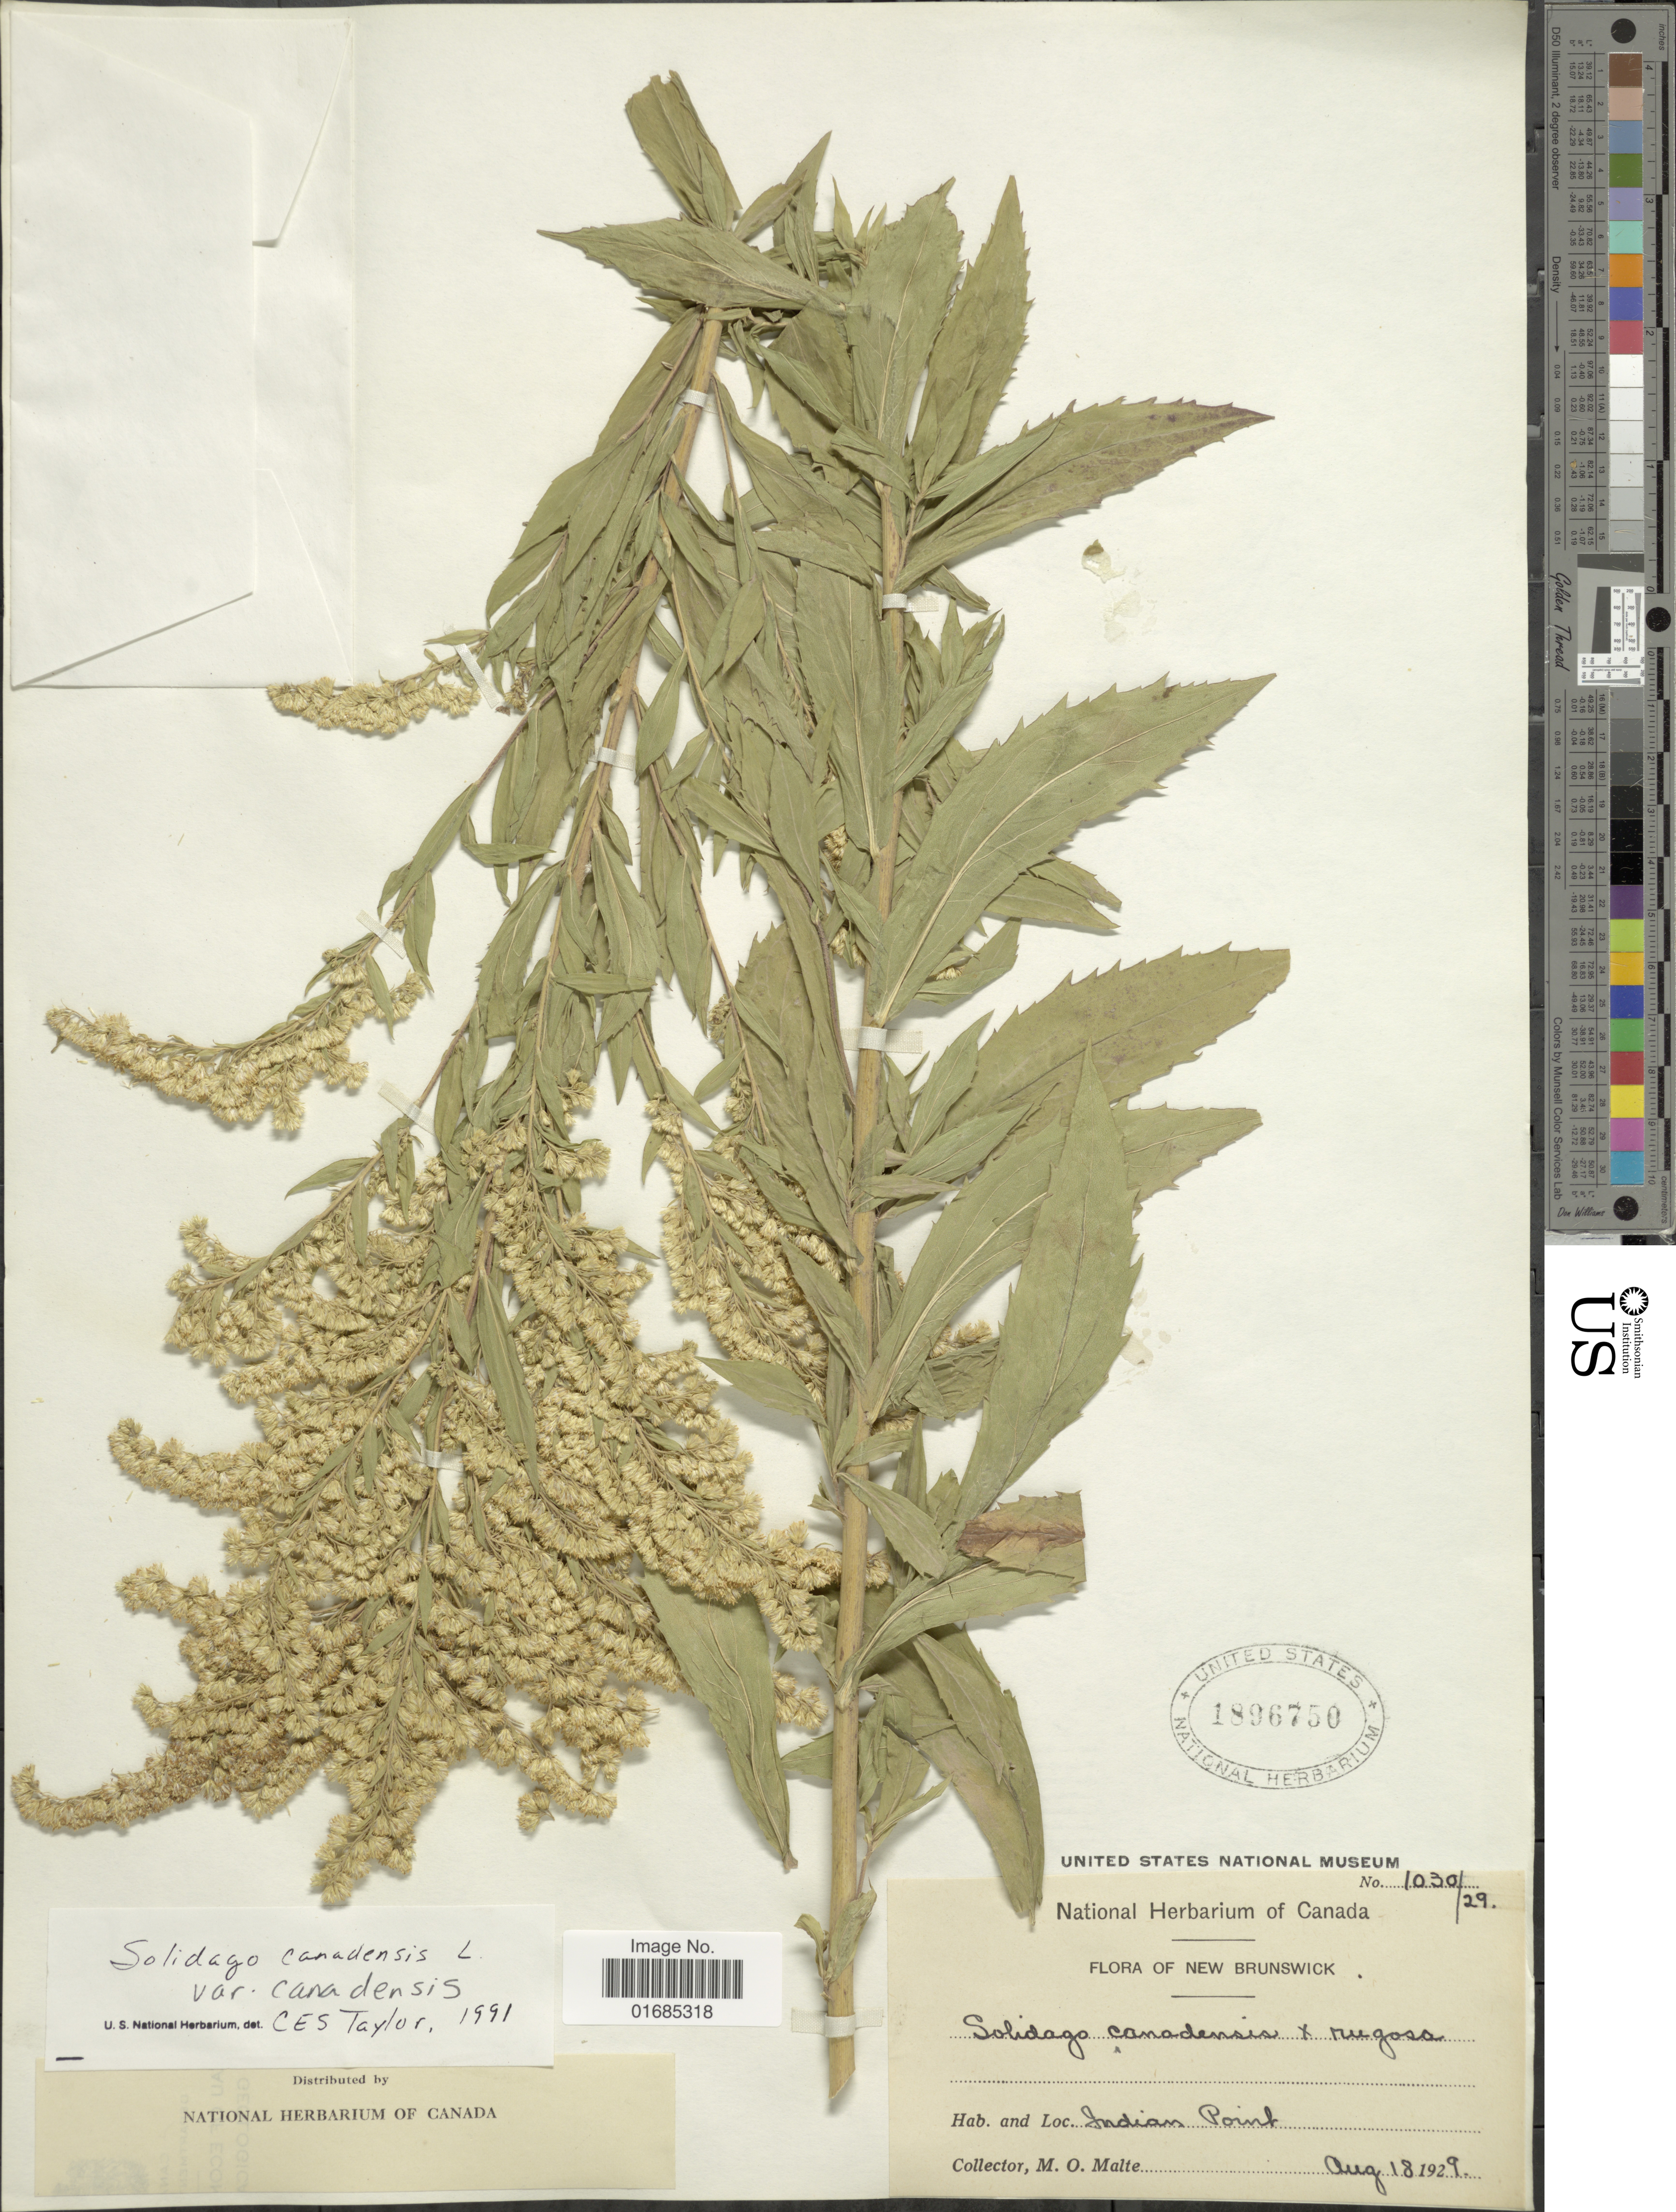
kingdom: Plantae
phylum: Tracheophyta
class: Magnoliopsida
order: Asterales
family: Asteraceae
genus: Solidago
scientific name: Solidago canadensis var. canadensis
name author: L.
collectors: M. O. Malte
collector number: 1030/29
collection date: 1929-08-18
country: Canada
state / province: New Brunswick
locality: Indian Point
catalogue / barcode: US 1896750